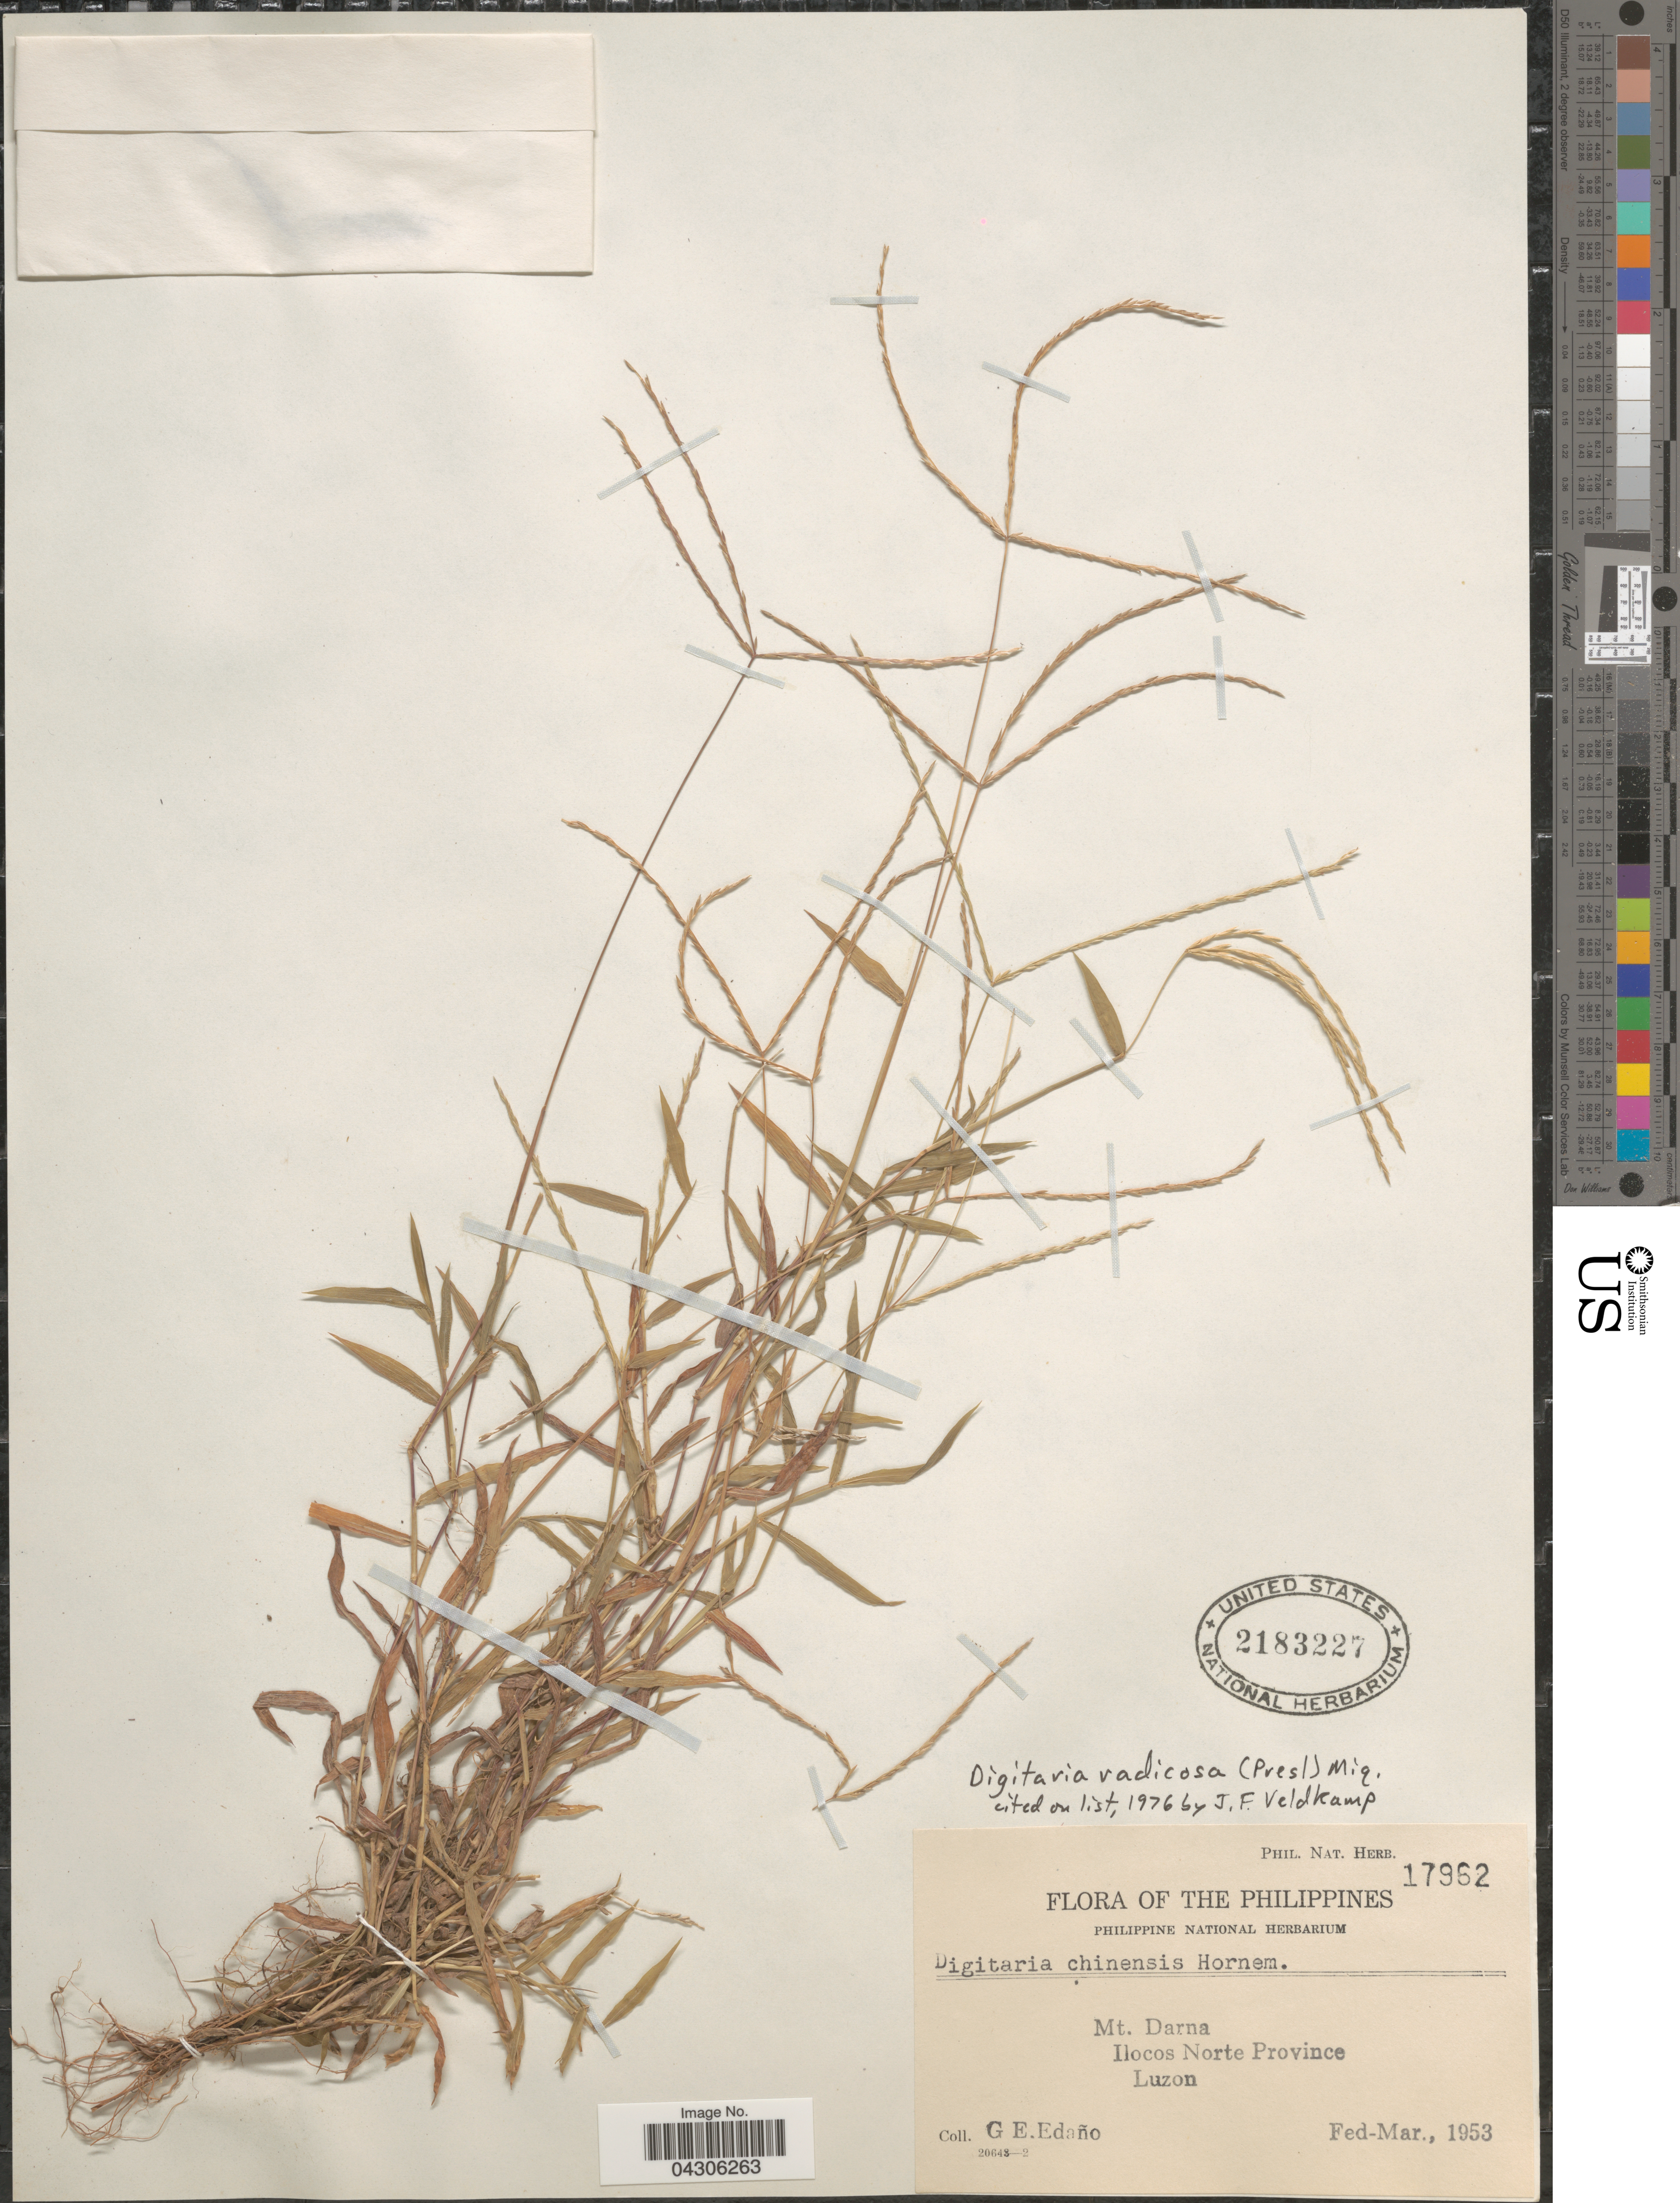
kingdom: Plantae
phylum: Tracheophyta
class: Liliopsida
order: Poales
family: Poaceae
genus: Digitaria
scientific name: Digitaria radicosa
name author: (J. Presl) Miq.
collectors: G. E. Edaño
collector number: Phil. Nat. Herb. 17962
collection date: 1953-02/1953-03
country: Philippines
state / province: Ilocos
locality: Mt. Darna. Ilocos Norte Province. Luzon.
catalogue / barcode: US 2183227